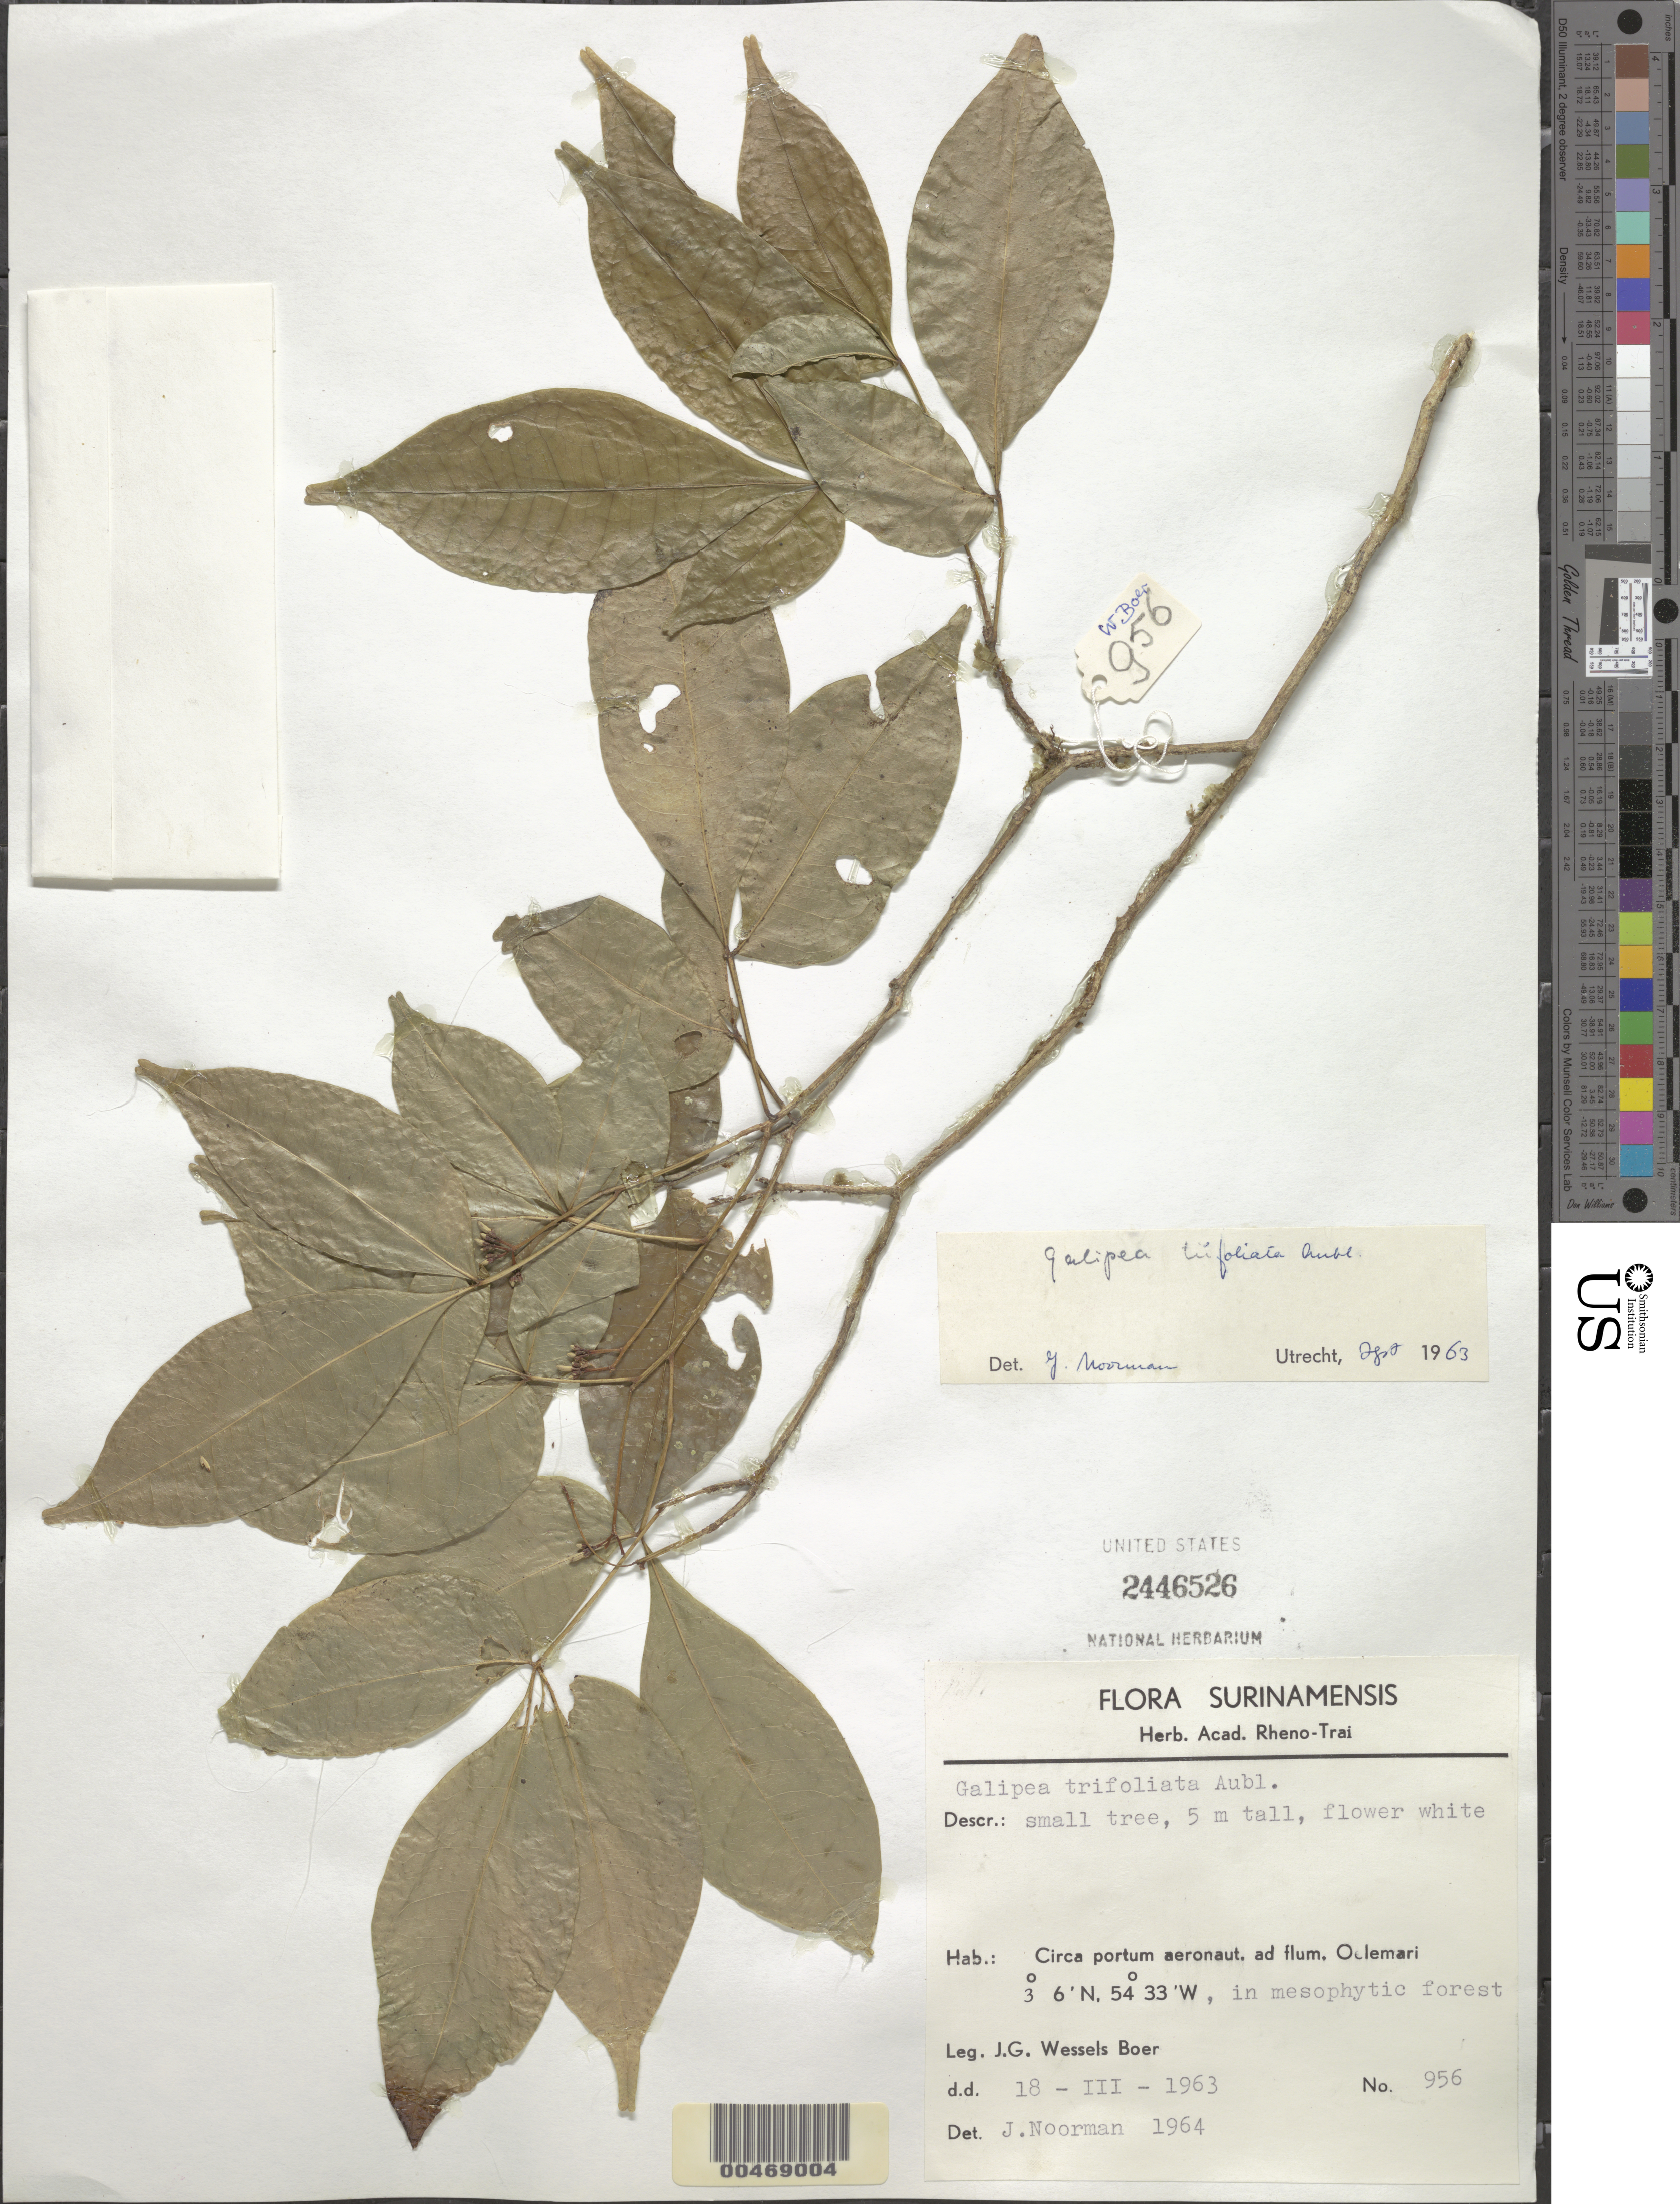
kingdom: Plantae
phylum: Tracheophyta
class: Magnoliopsida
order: Sapindales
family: Rutaceae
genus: Galipea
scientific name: Galipea trifoliata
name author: Aubl.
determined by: Koek-Noorman, J.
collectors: J. G. Wessels Boer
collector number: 956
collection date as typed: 18-Mar-63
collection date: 1963-03-18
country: Suriname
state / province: Sipaliwini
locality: Oelemari R., between river and airstrip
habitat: Mesophytic forest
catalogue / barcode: US 2446526